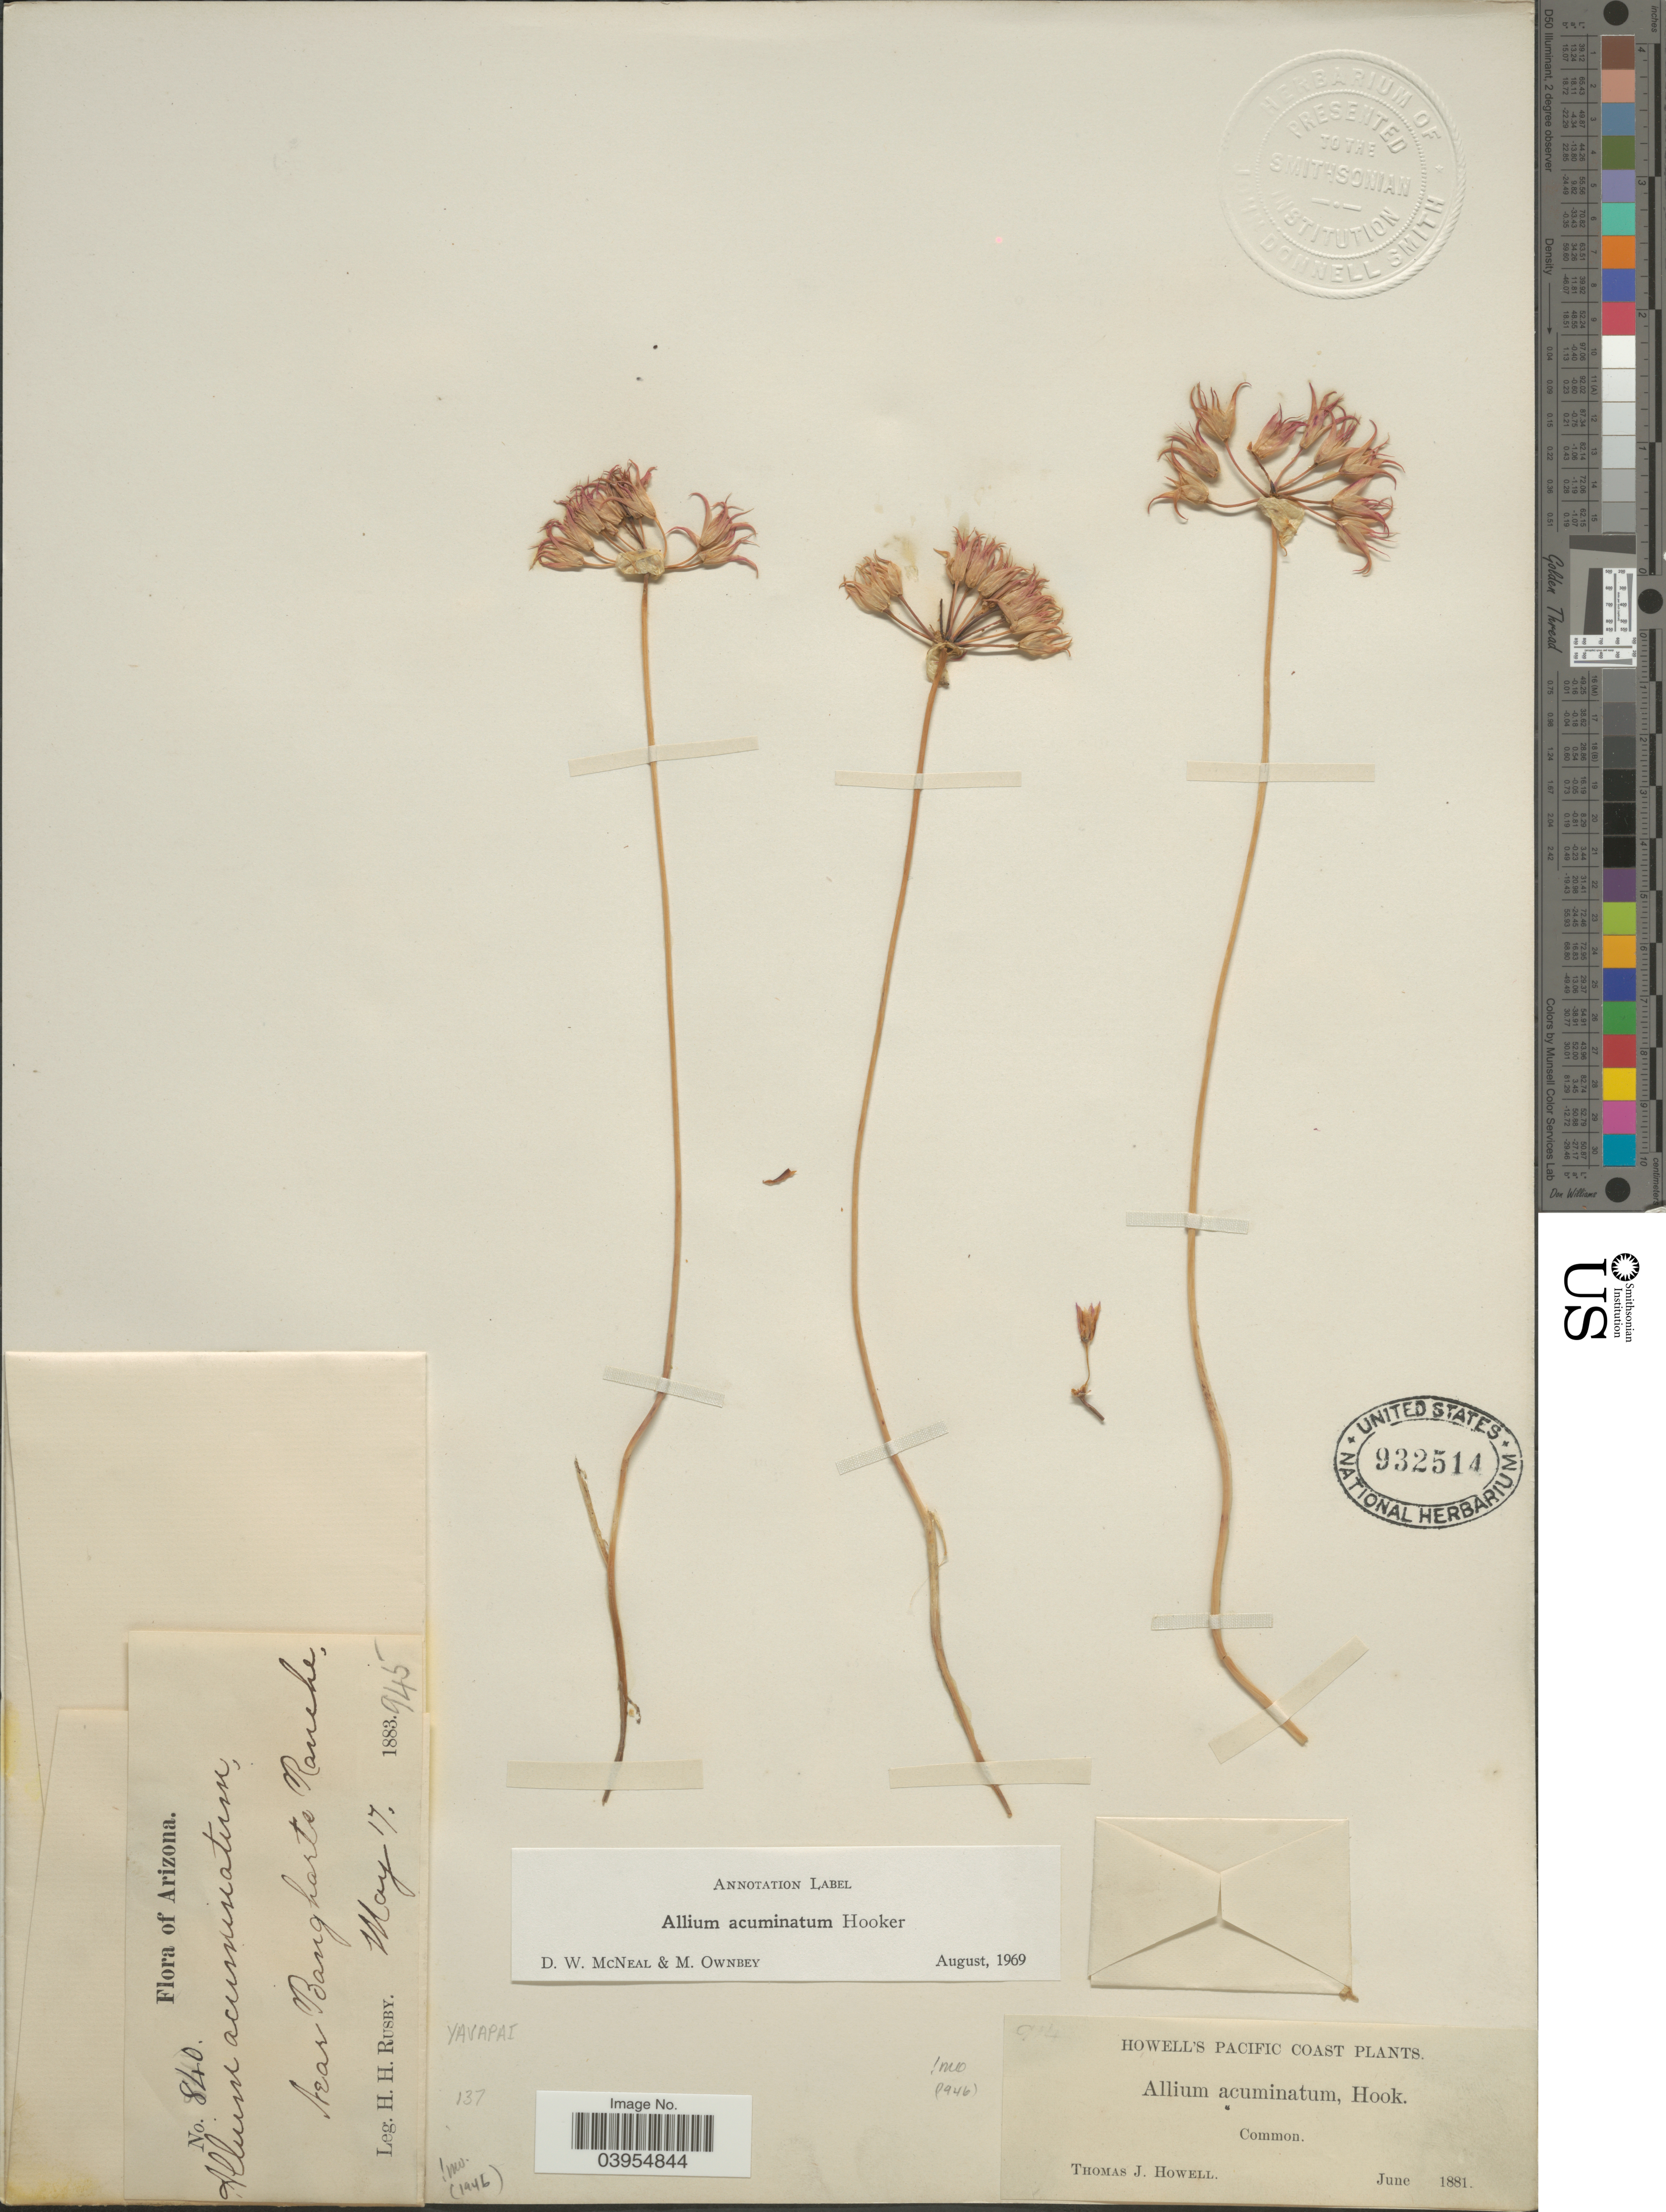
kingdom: Plantae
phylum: Tracheophyta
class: Liliopsida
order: Asparagales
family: Amaryllidaceae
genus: Allium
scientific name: Allium acuminatum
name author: Hook.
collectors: H. H. Rusby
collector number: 840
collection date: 1883-05-17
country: United States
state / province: Arizona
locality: Near Bangharts Ranch. Yavapai.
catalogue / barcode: US 932514-2